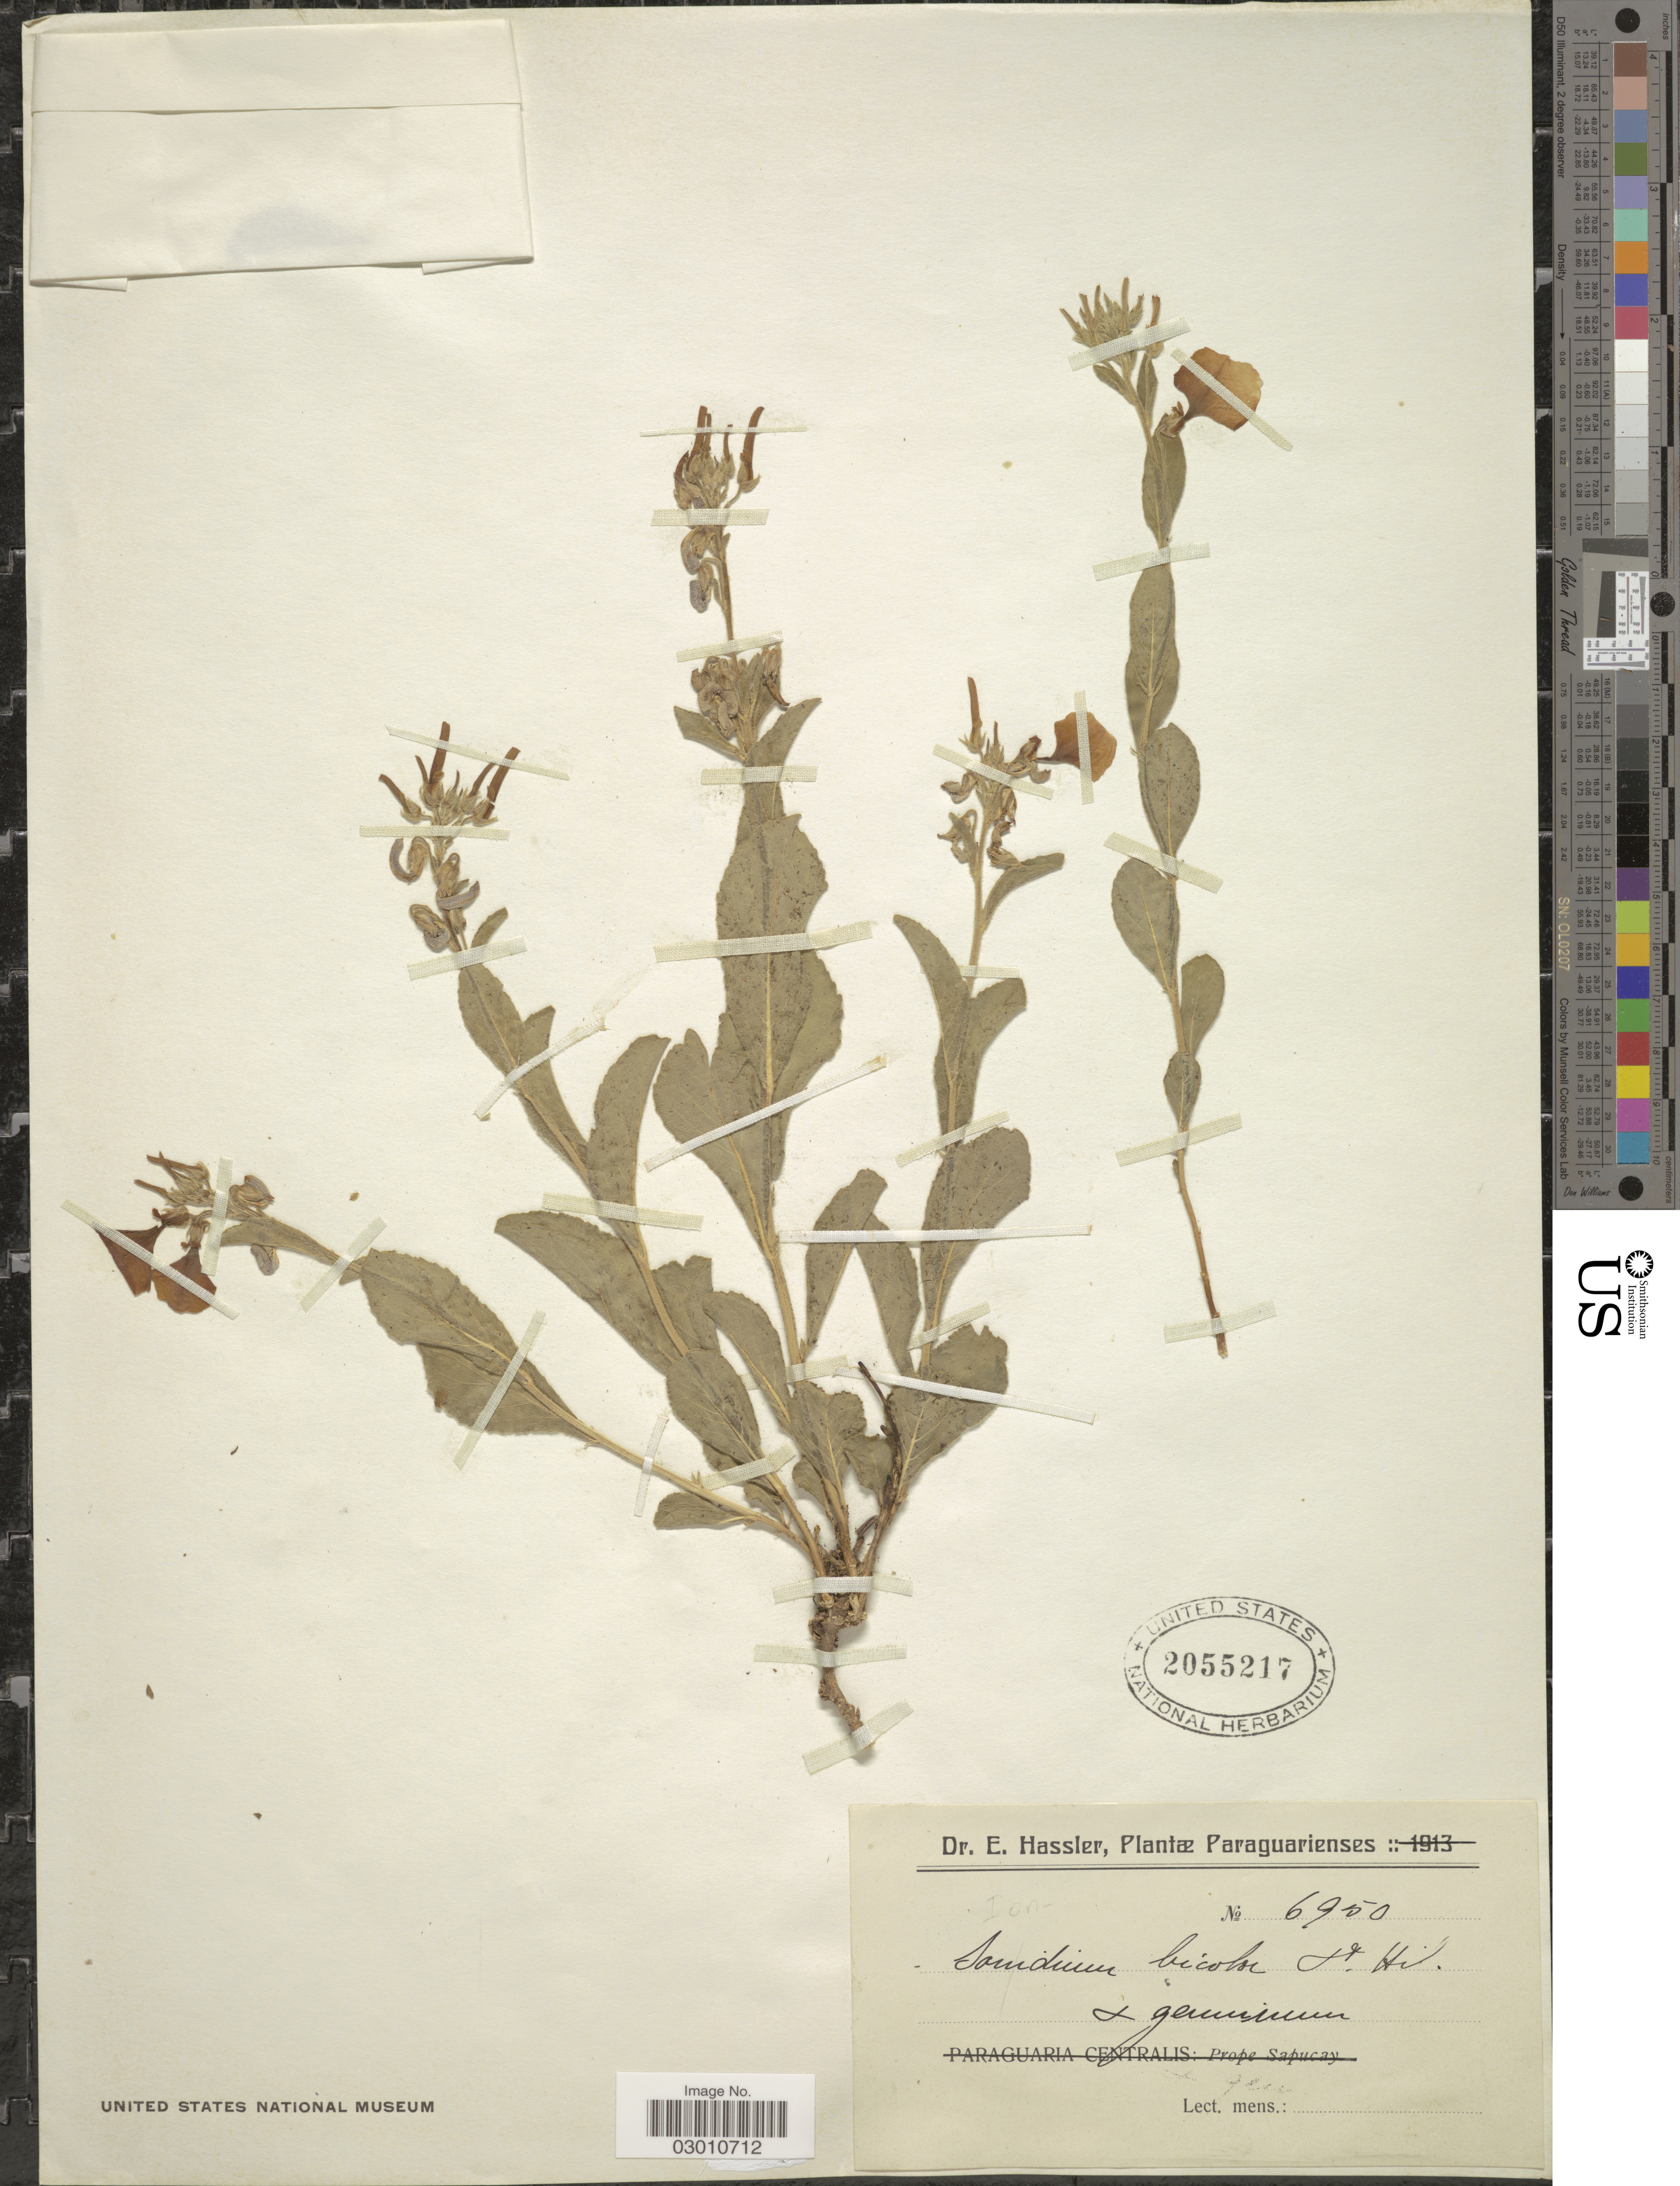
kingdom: Plantae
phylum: Tracheophyta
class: Magnoliopsida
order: Malpighiales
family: Violaceae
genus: Pombalia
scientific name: Pombalia bicolor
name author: (A. St.-Hil.) Paula-Souza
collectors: E. Hassler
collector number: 6950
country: Paraguay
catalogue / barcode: US 2055217